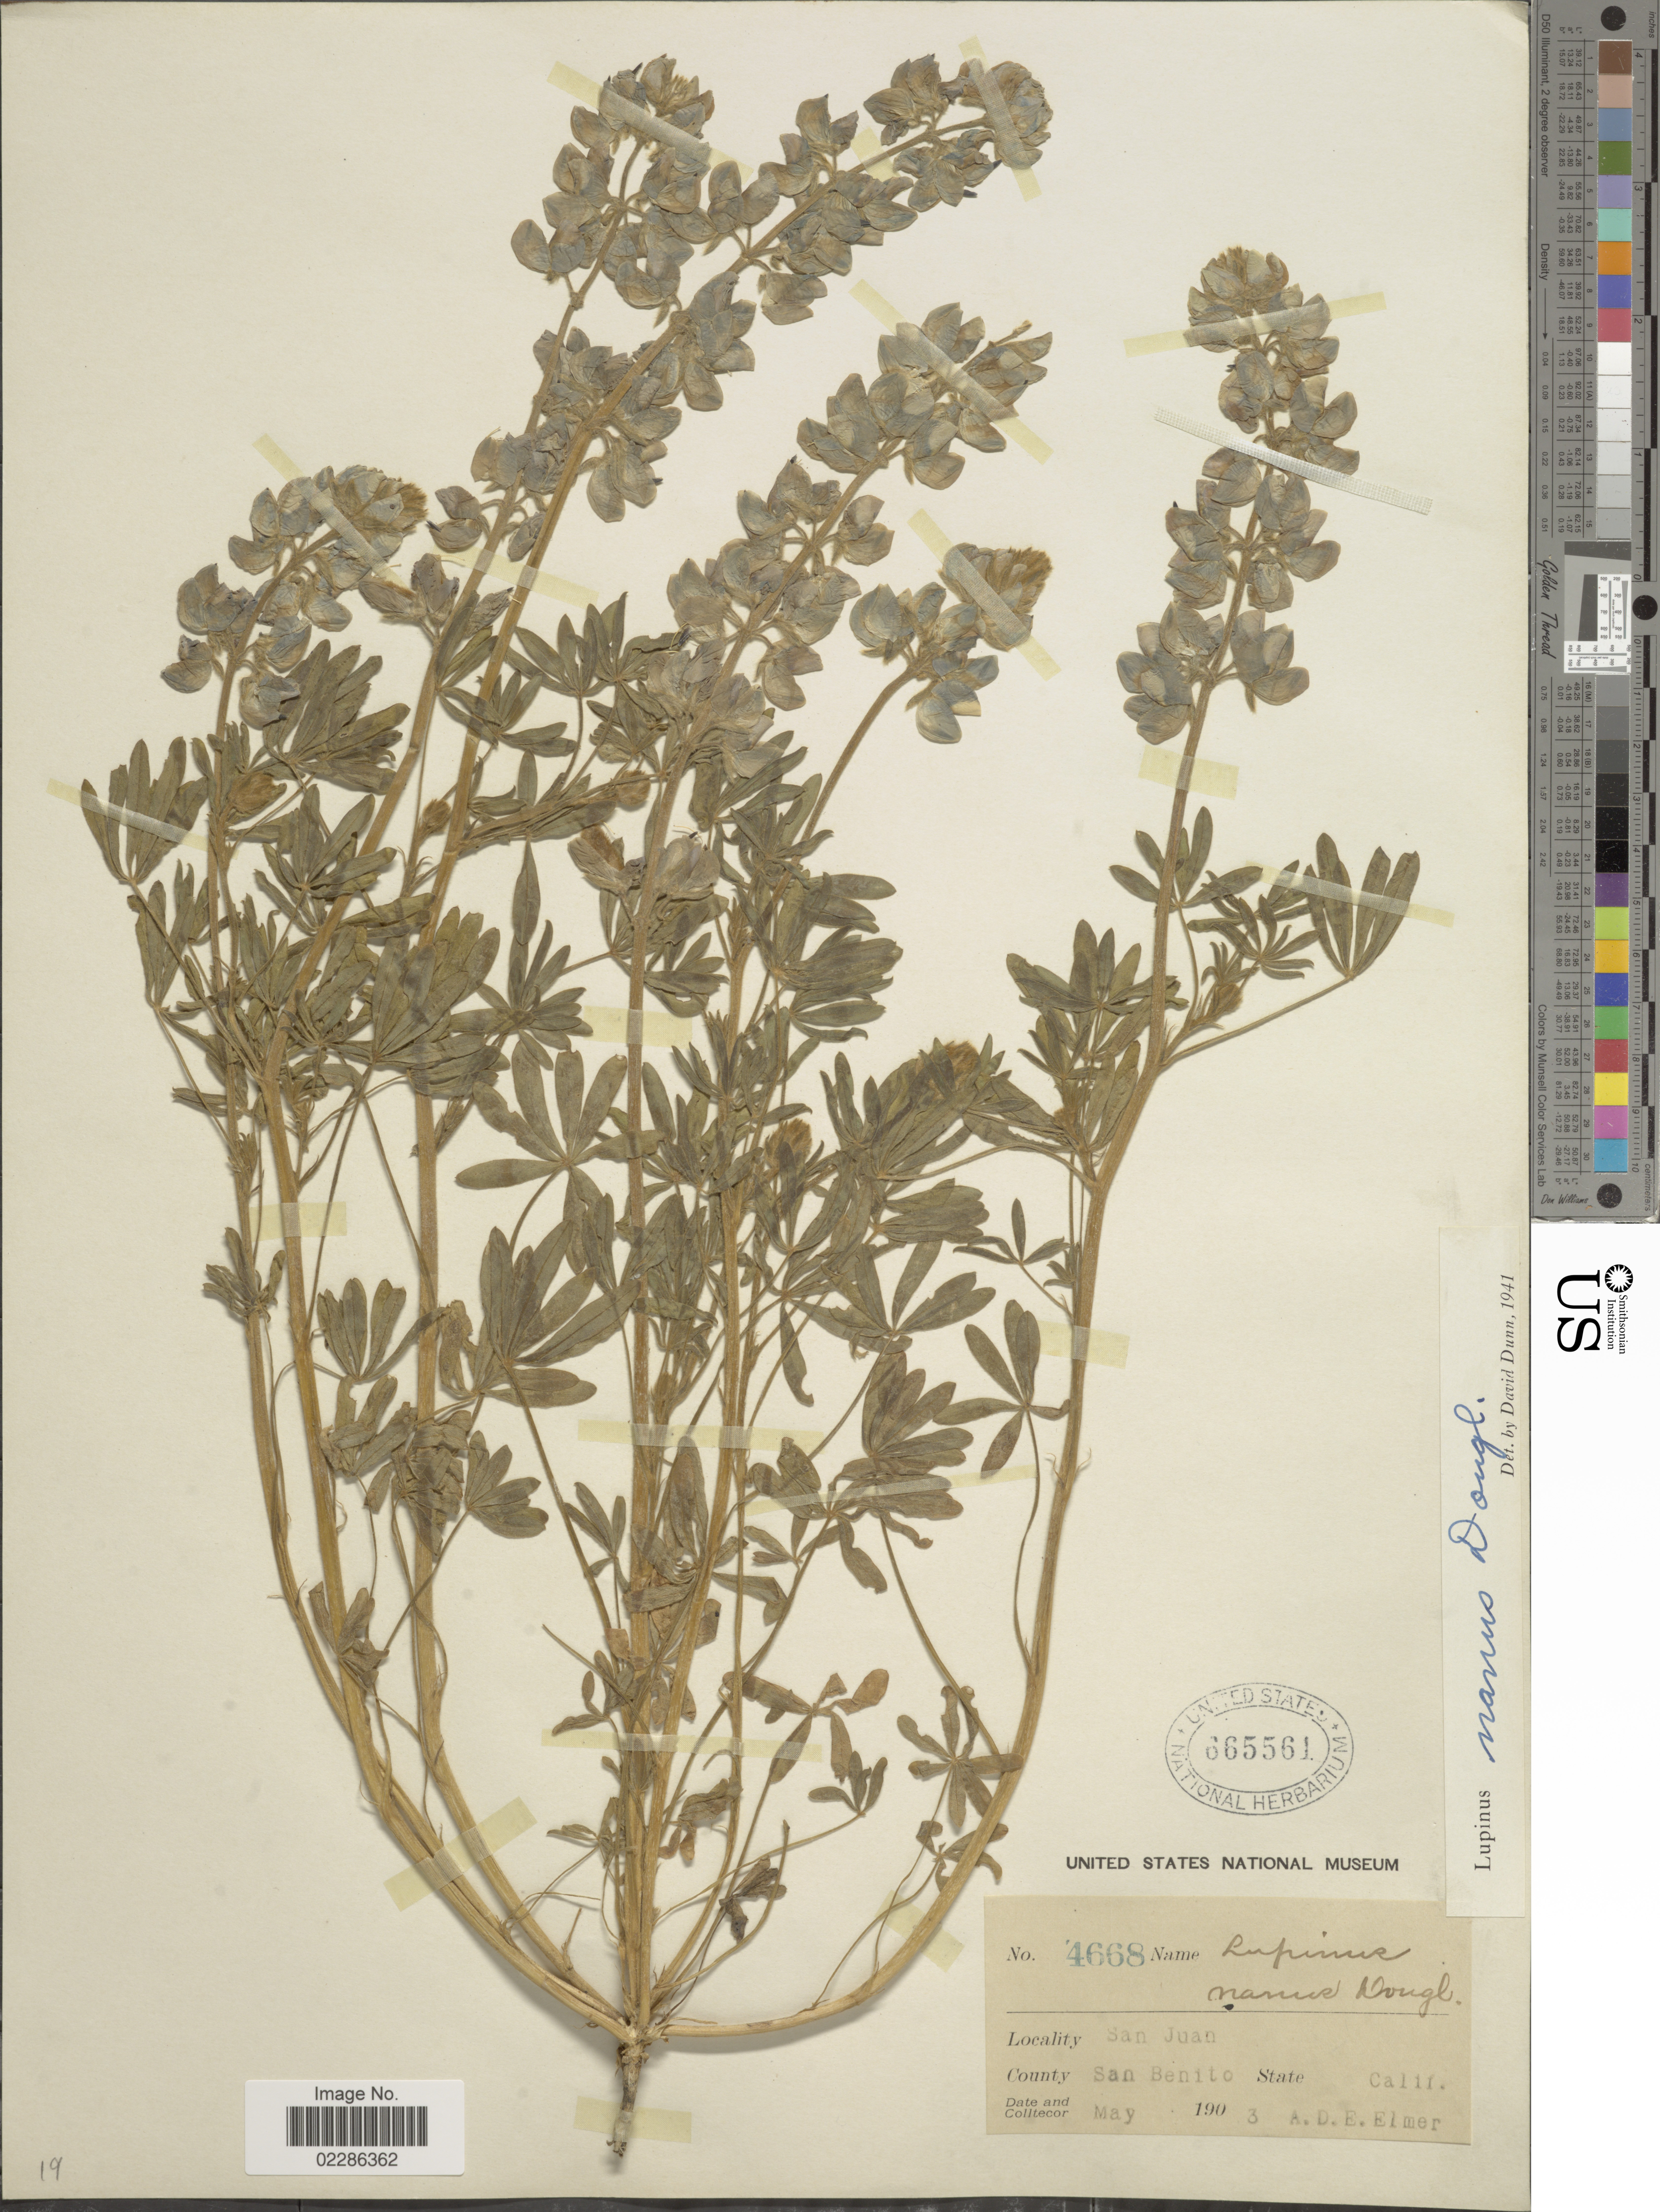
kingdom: Plantae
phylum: Tracheophyta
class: Magnoliopsida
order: Fabales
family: Fabaceae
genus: Lupinus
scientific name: Lupinus nanus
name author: Douglas ex Benth.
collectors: A. D. E. Elmer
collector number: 4668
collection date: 1903-05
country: United States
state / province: California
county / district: San Benito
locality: San Juan, San Benito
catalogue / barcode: US 665561